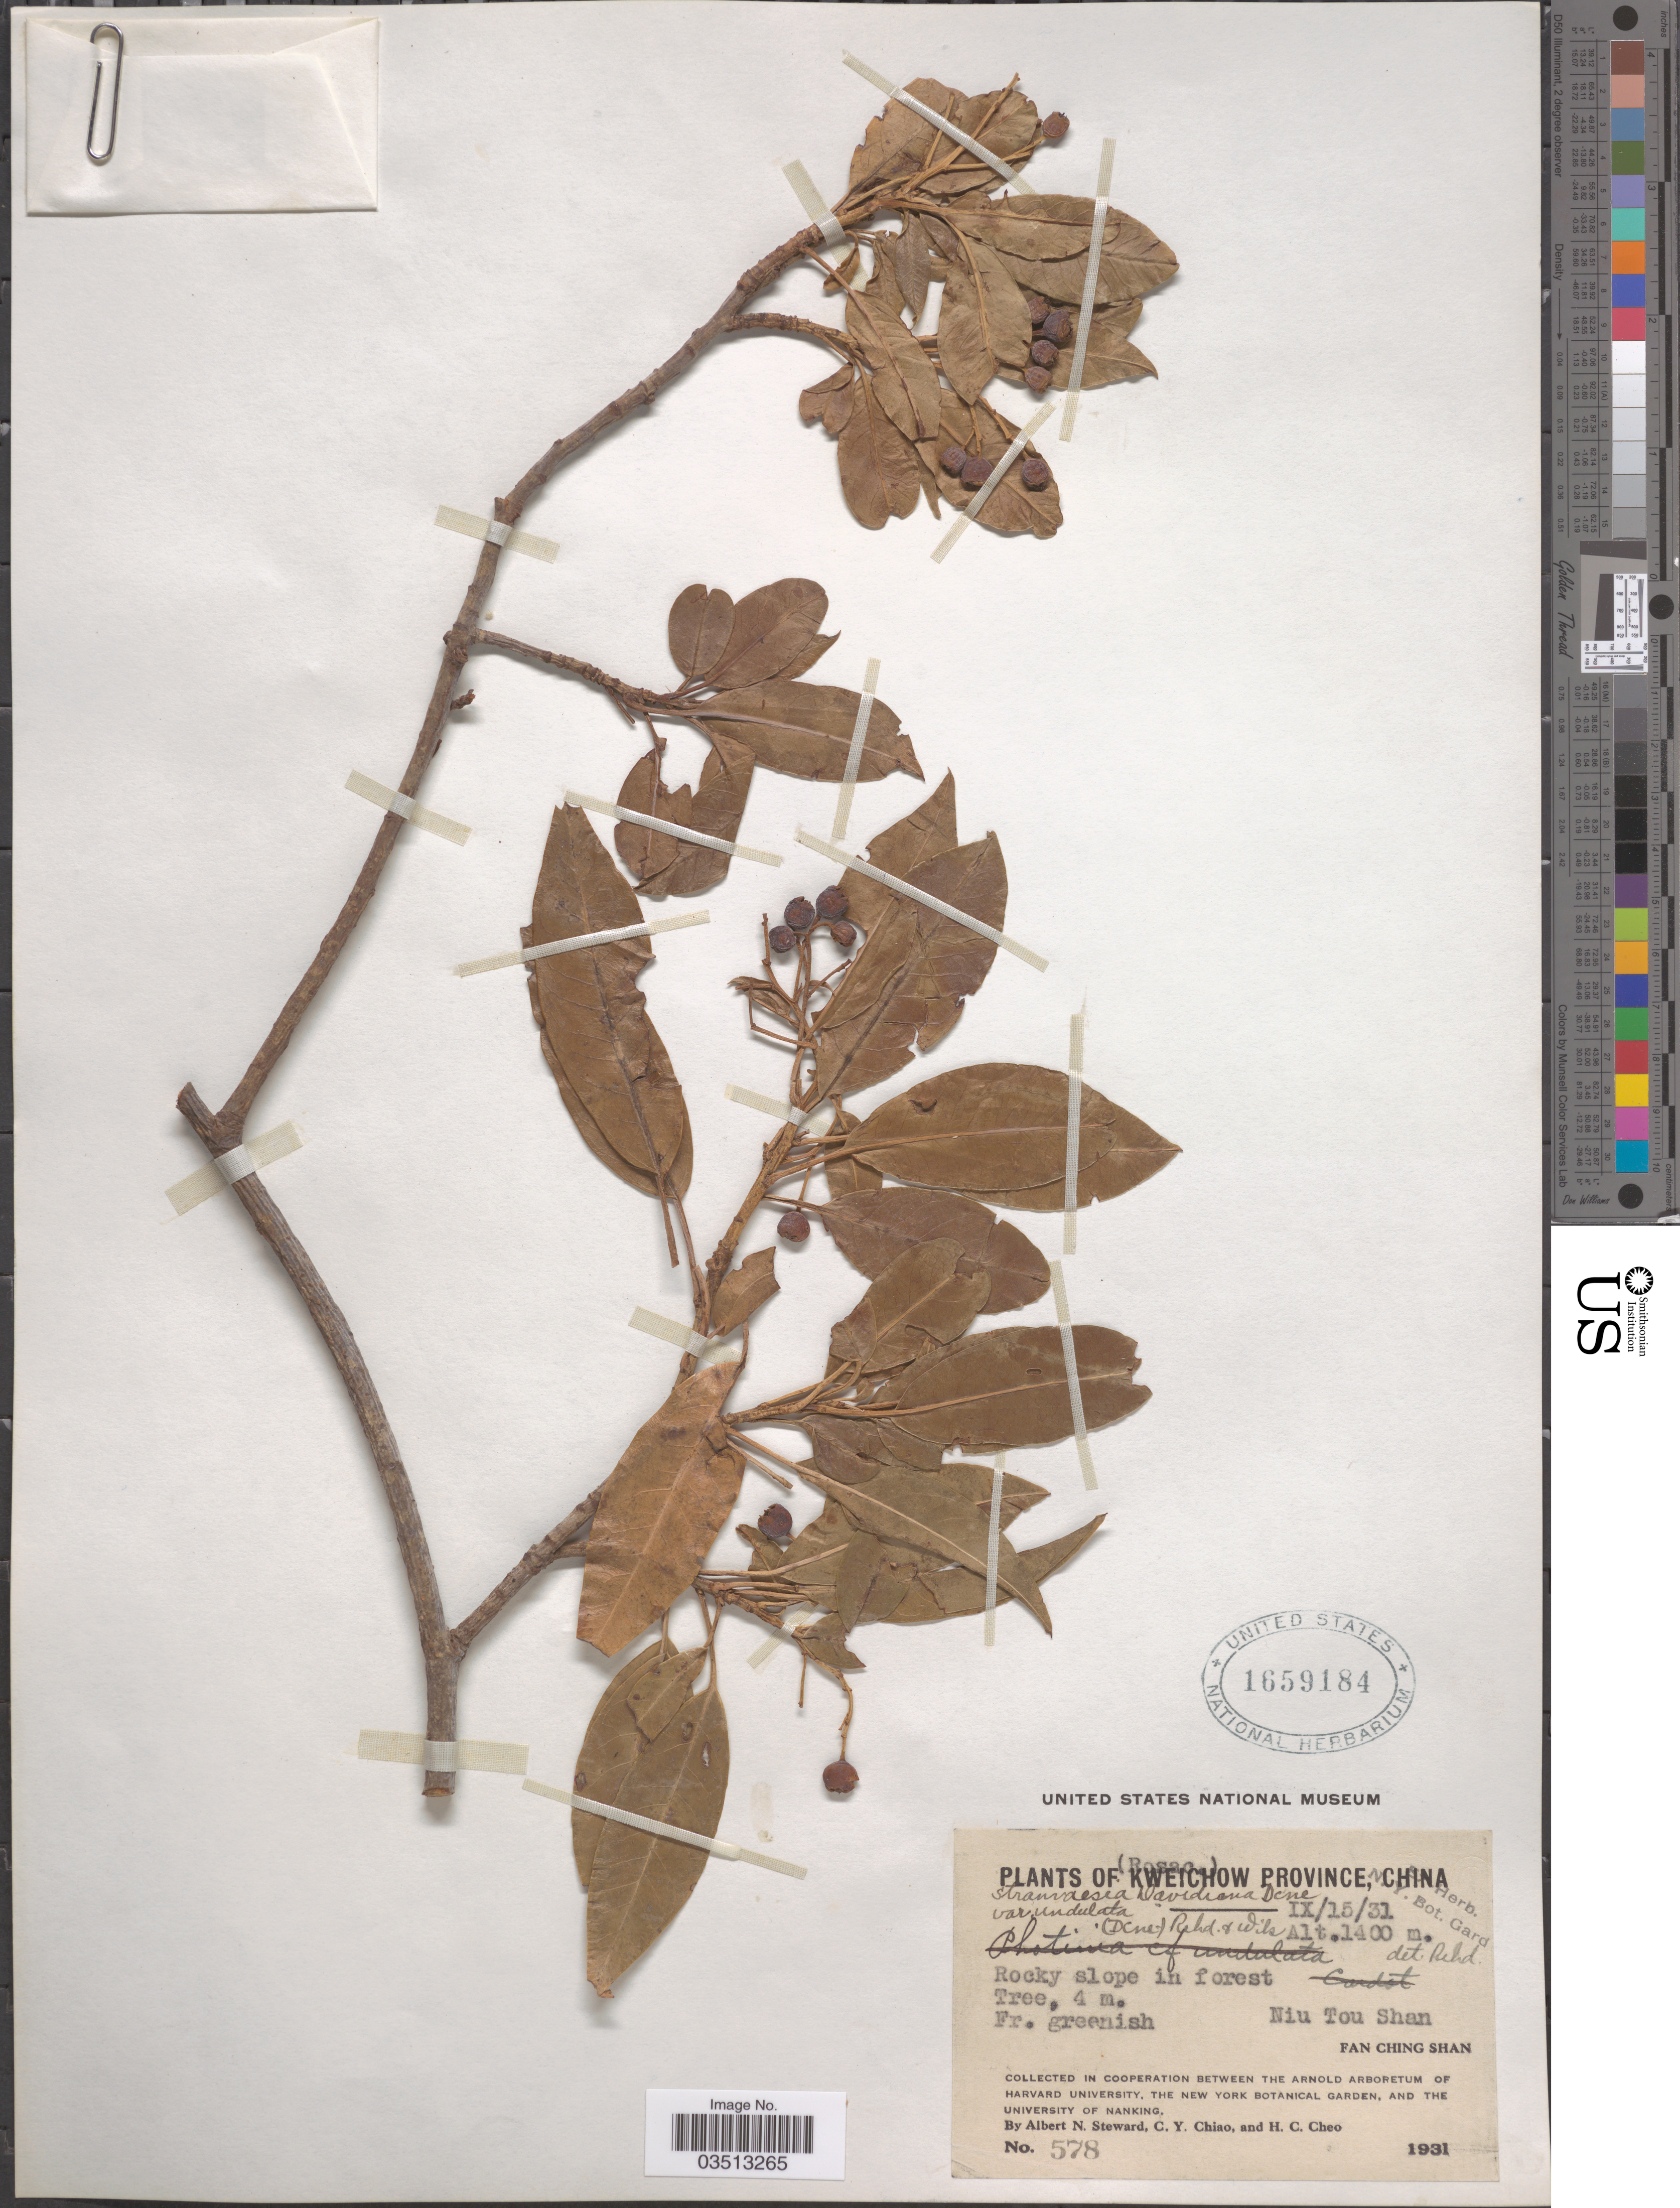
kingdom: Plantae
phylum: Tracheophyta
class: Magnoliopsida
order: Rosales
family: Rosaceae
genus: Stranvaesia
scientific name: Stranvaesia davidiana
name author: Decne.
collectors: A. N. Steward, C. Y. Chiao & H. Cheo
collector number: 578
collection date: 1931-09-15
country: China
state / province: Guizhou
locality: Kweichow Province. Niu Tou Shan. Fan Ching Shan.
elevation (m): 1400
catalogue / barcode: US 1659184